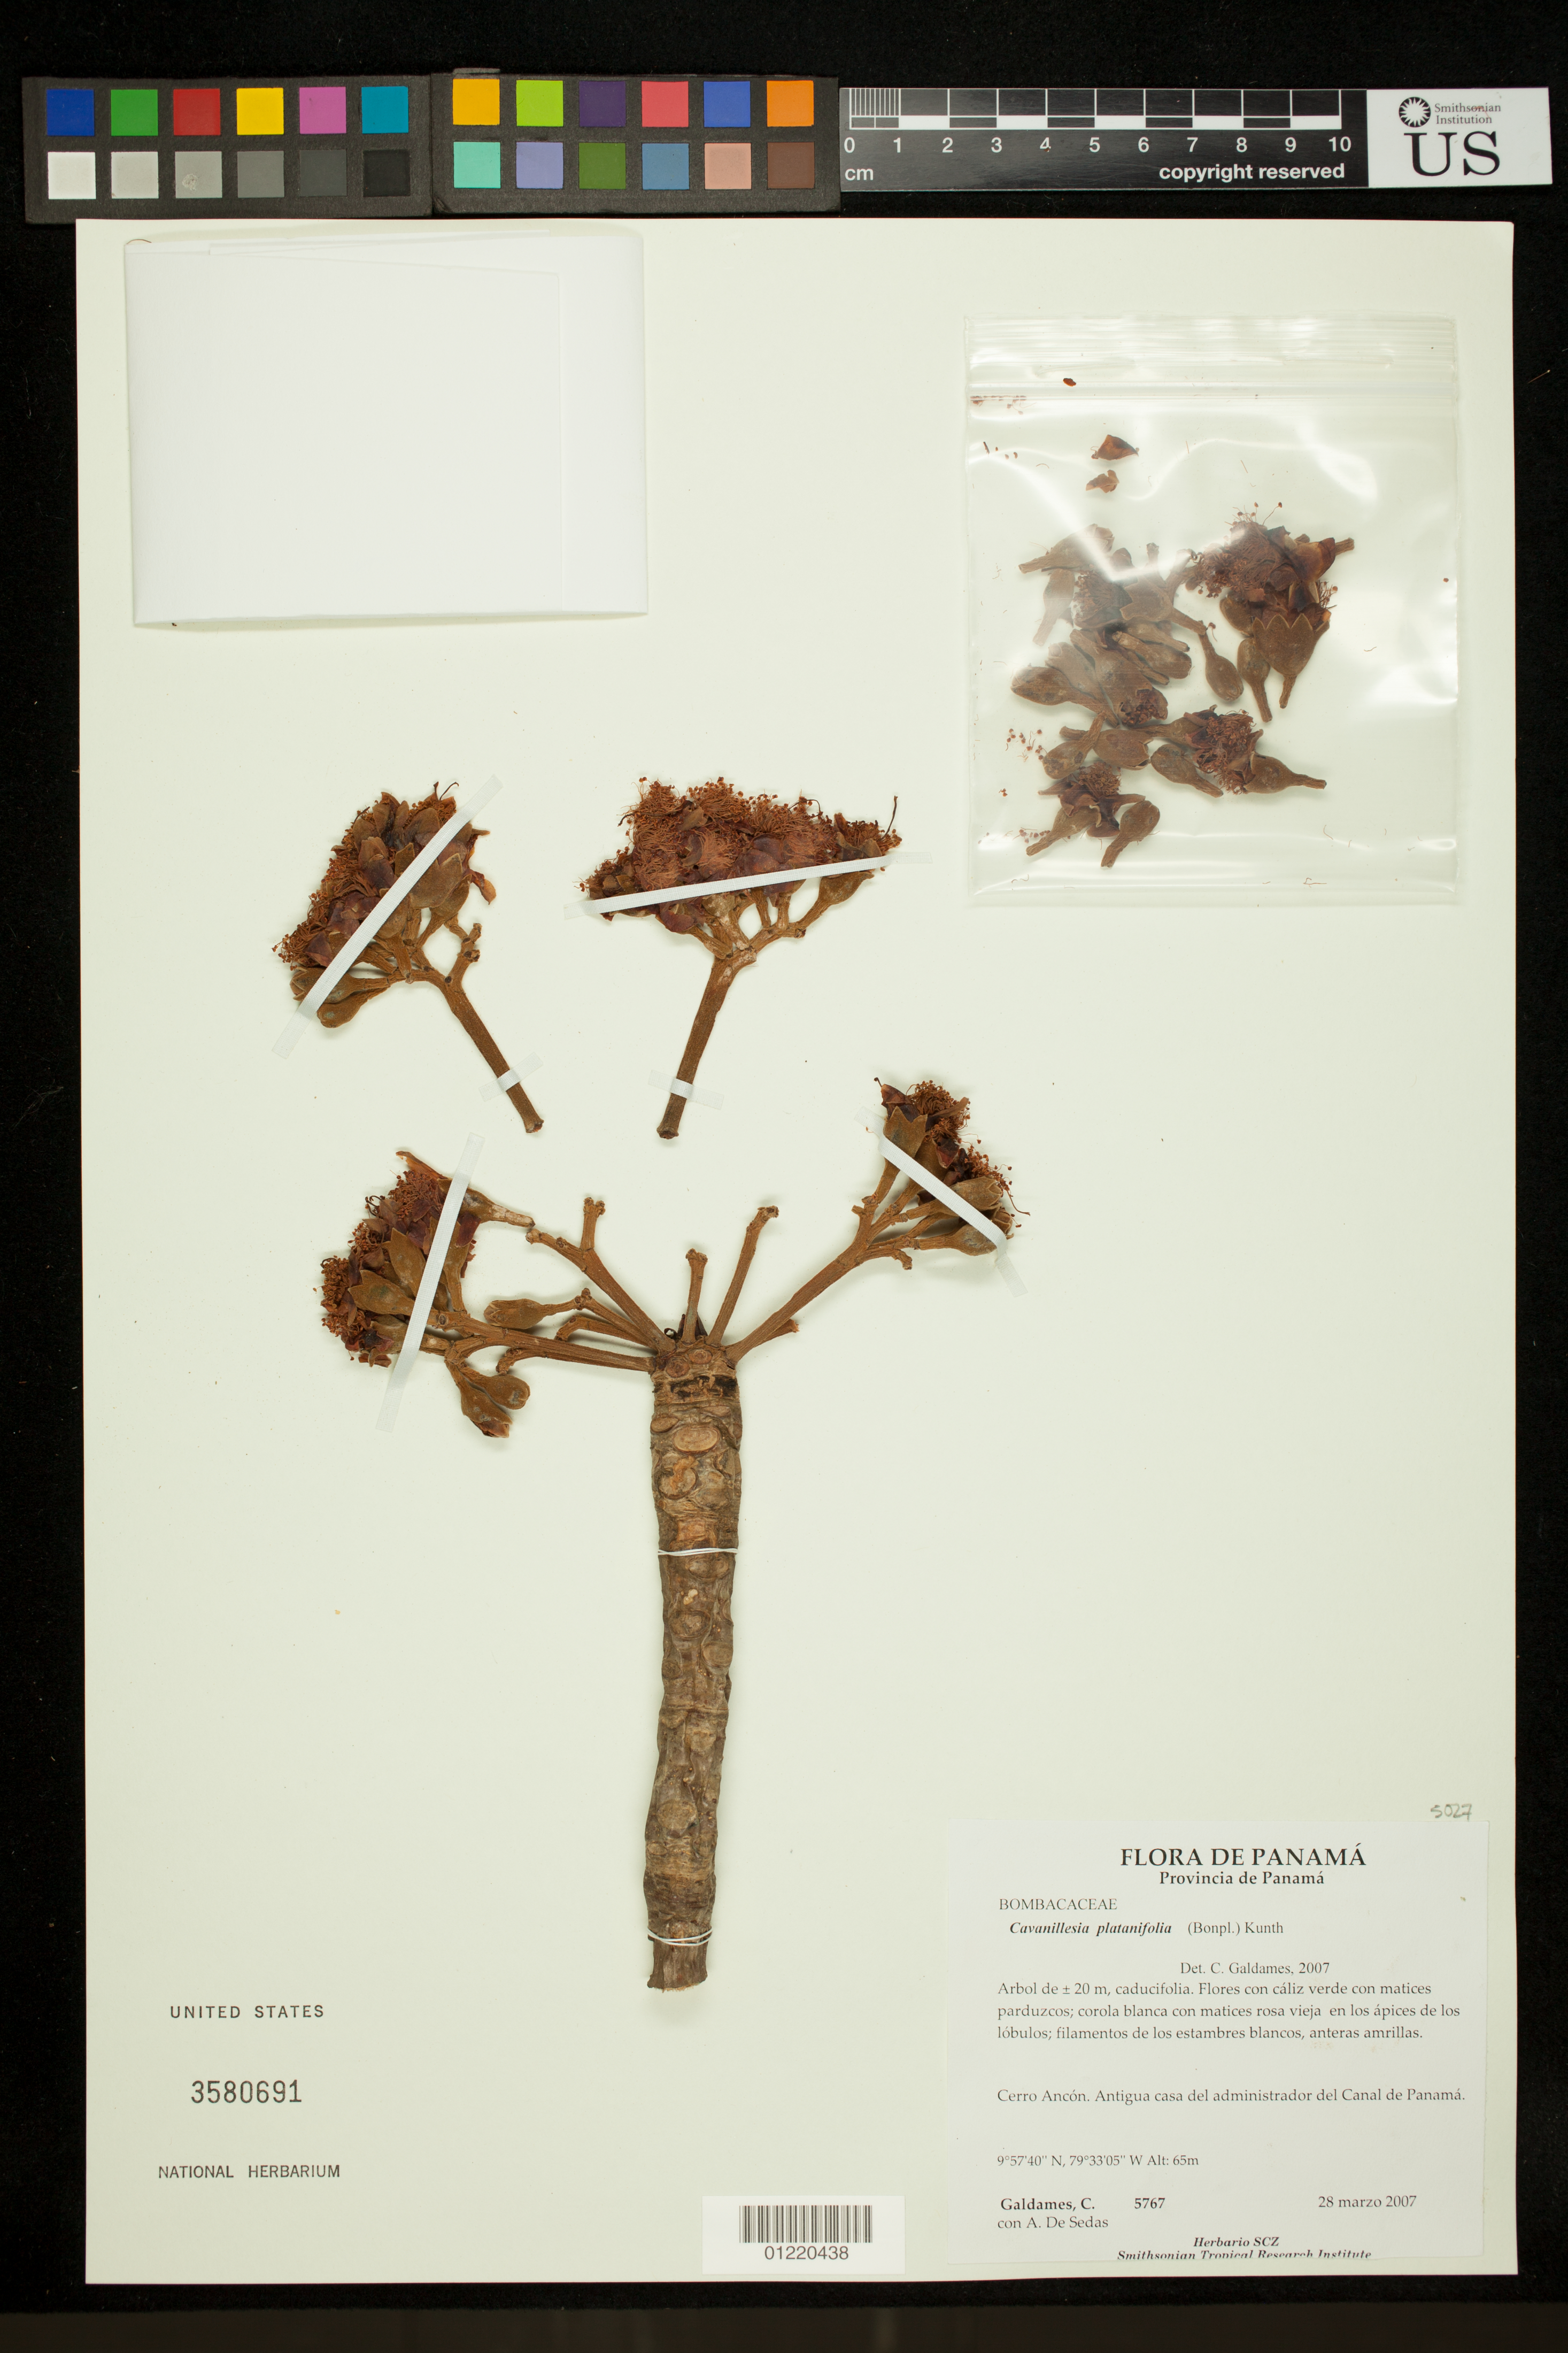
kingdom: Plantae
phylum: Tracheophyta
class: Magnoliopsida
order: Malvales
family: Malvaceae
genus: Cavanillesia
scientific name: Cavanillesia platanifolia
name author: (Bonpl.) Kunth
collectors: C. Galdames & A. De Sedas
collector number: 5767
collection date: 2007-03-28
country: Panama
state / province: Panamá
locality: Cerro Ancon. Antigua casa del administrador de Canal de Panama.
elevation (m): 65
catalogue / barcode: US 3580691